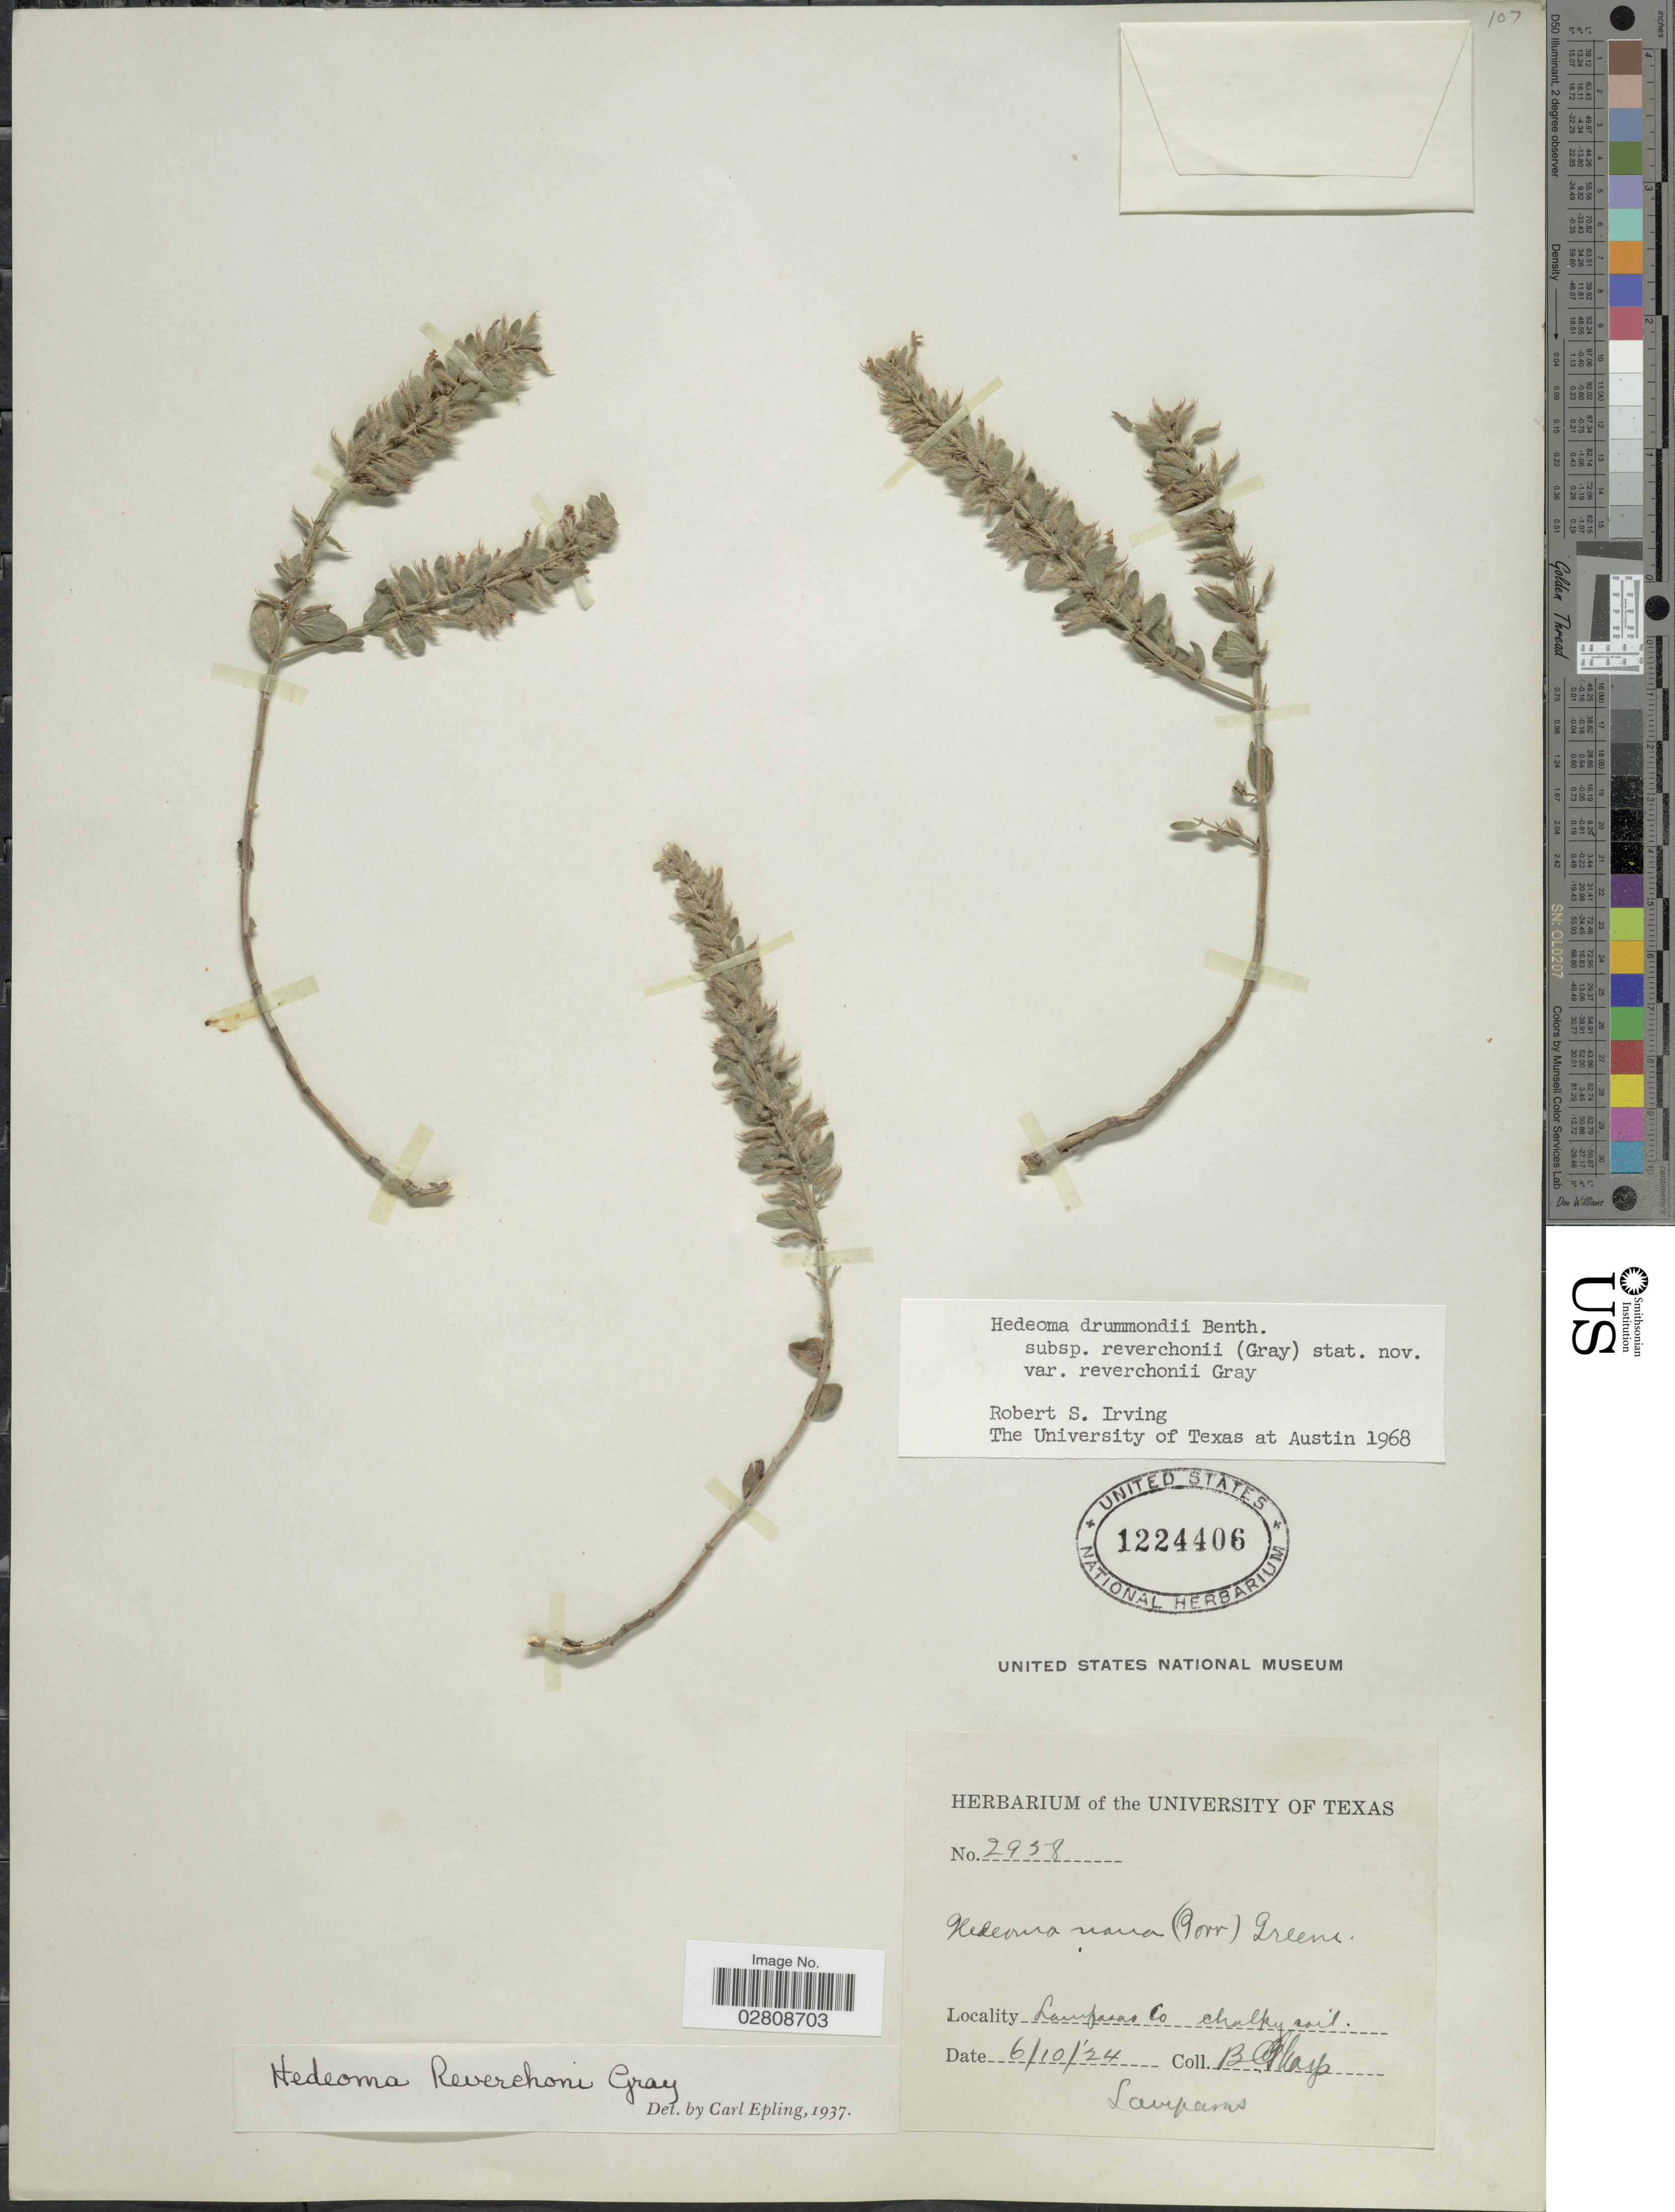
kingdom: Plantae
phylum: Tracheophyta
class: Magnoliopsida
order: Lamiales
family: Lamiaceae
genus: Hedeoma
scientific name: Hedeoma drummondii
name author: Benth.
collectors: B. C. Tharp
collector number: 2958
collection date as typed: Transcribed d/m/y: 10/6/24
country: United States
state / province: Texas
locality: Lampasas Co.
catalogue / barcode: US 1224406